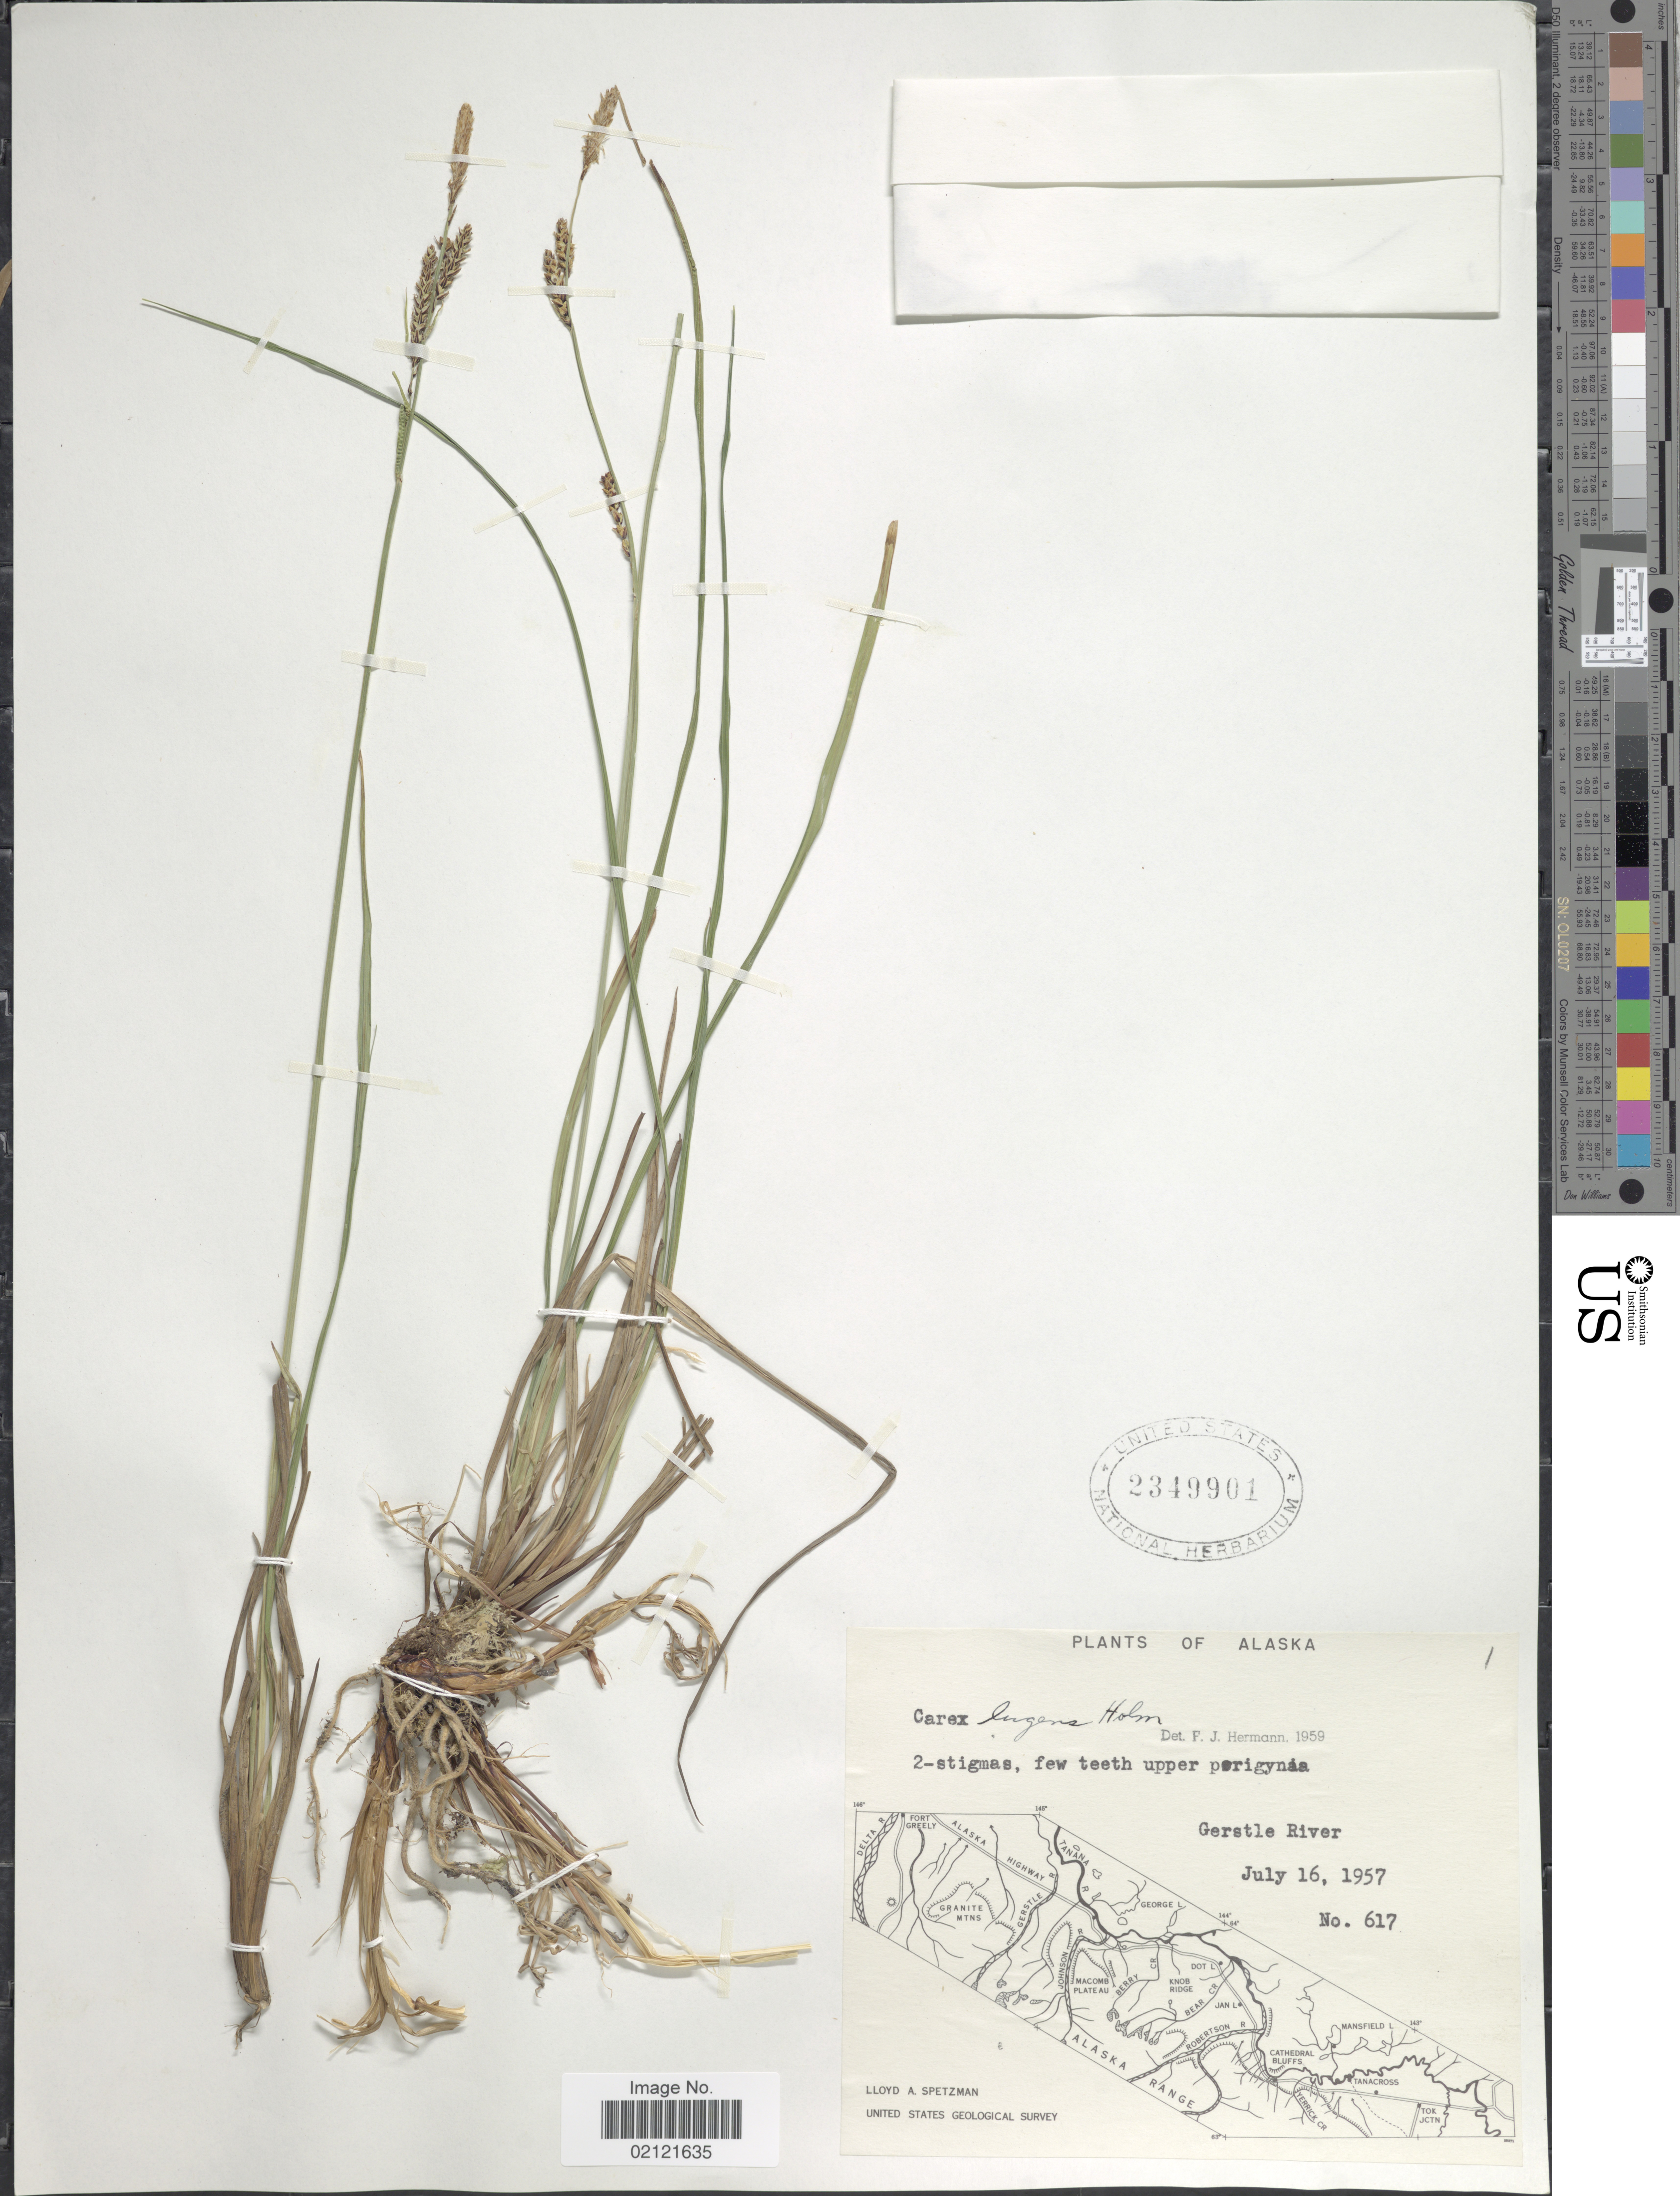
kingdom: Plantae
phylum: Tracheophyta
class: Liliopsida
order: Poales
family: Cyperaceae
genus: Carex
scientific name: Carex bigelowii subsp. lugens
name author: (Holm) T.V. Egorova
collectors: L. Spetzman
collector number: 617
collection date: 1957-07-16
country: United States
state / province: Alaska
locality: Gerstle River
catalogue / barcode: US 2349901